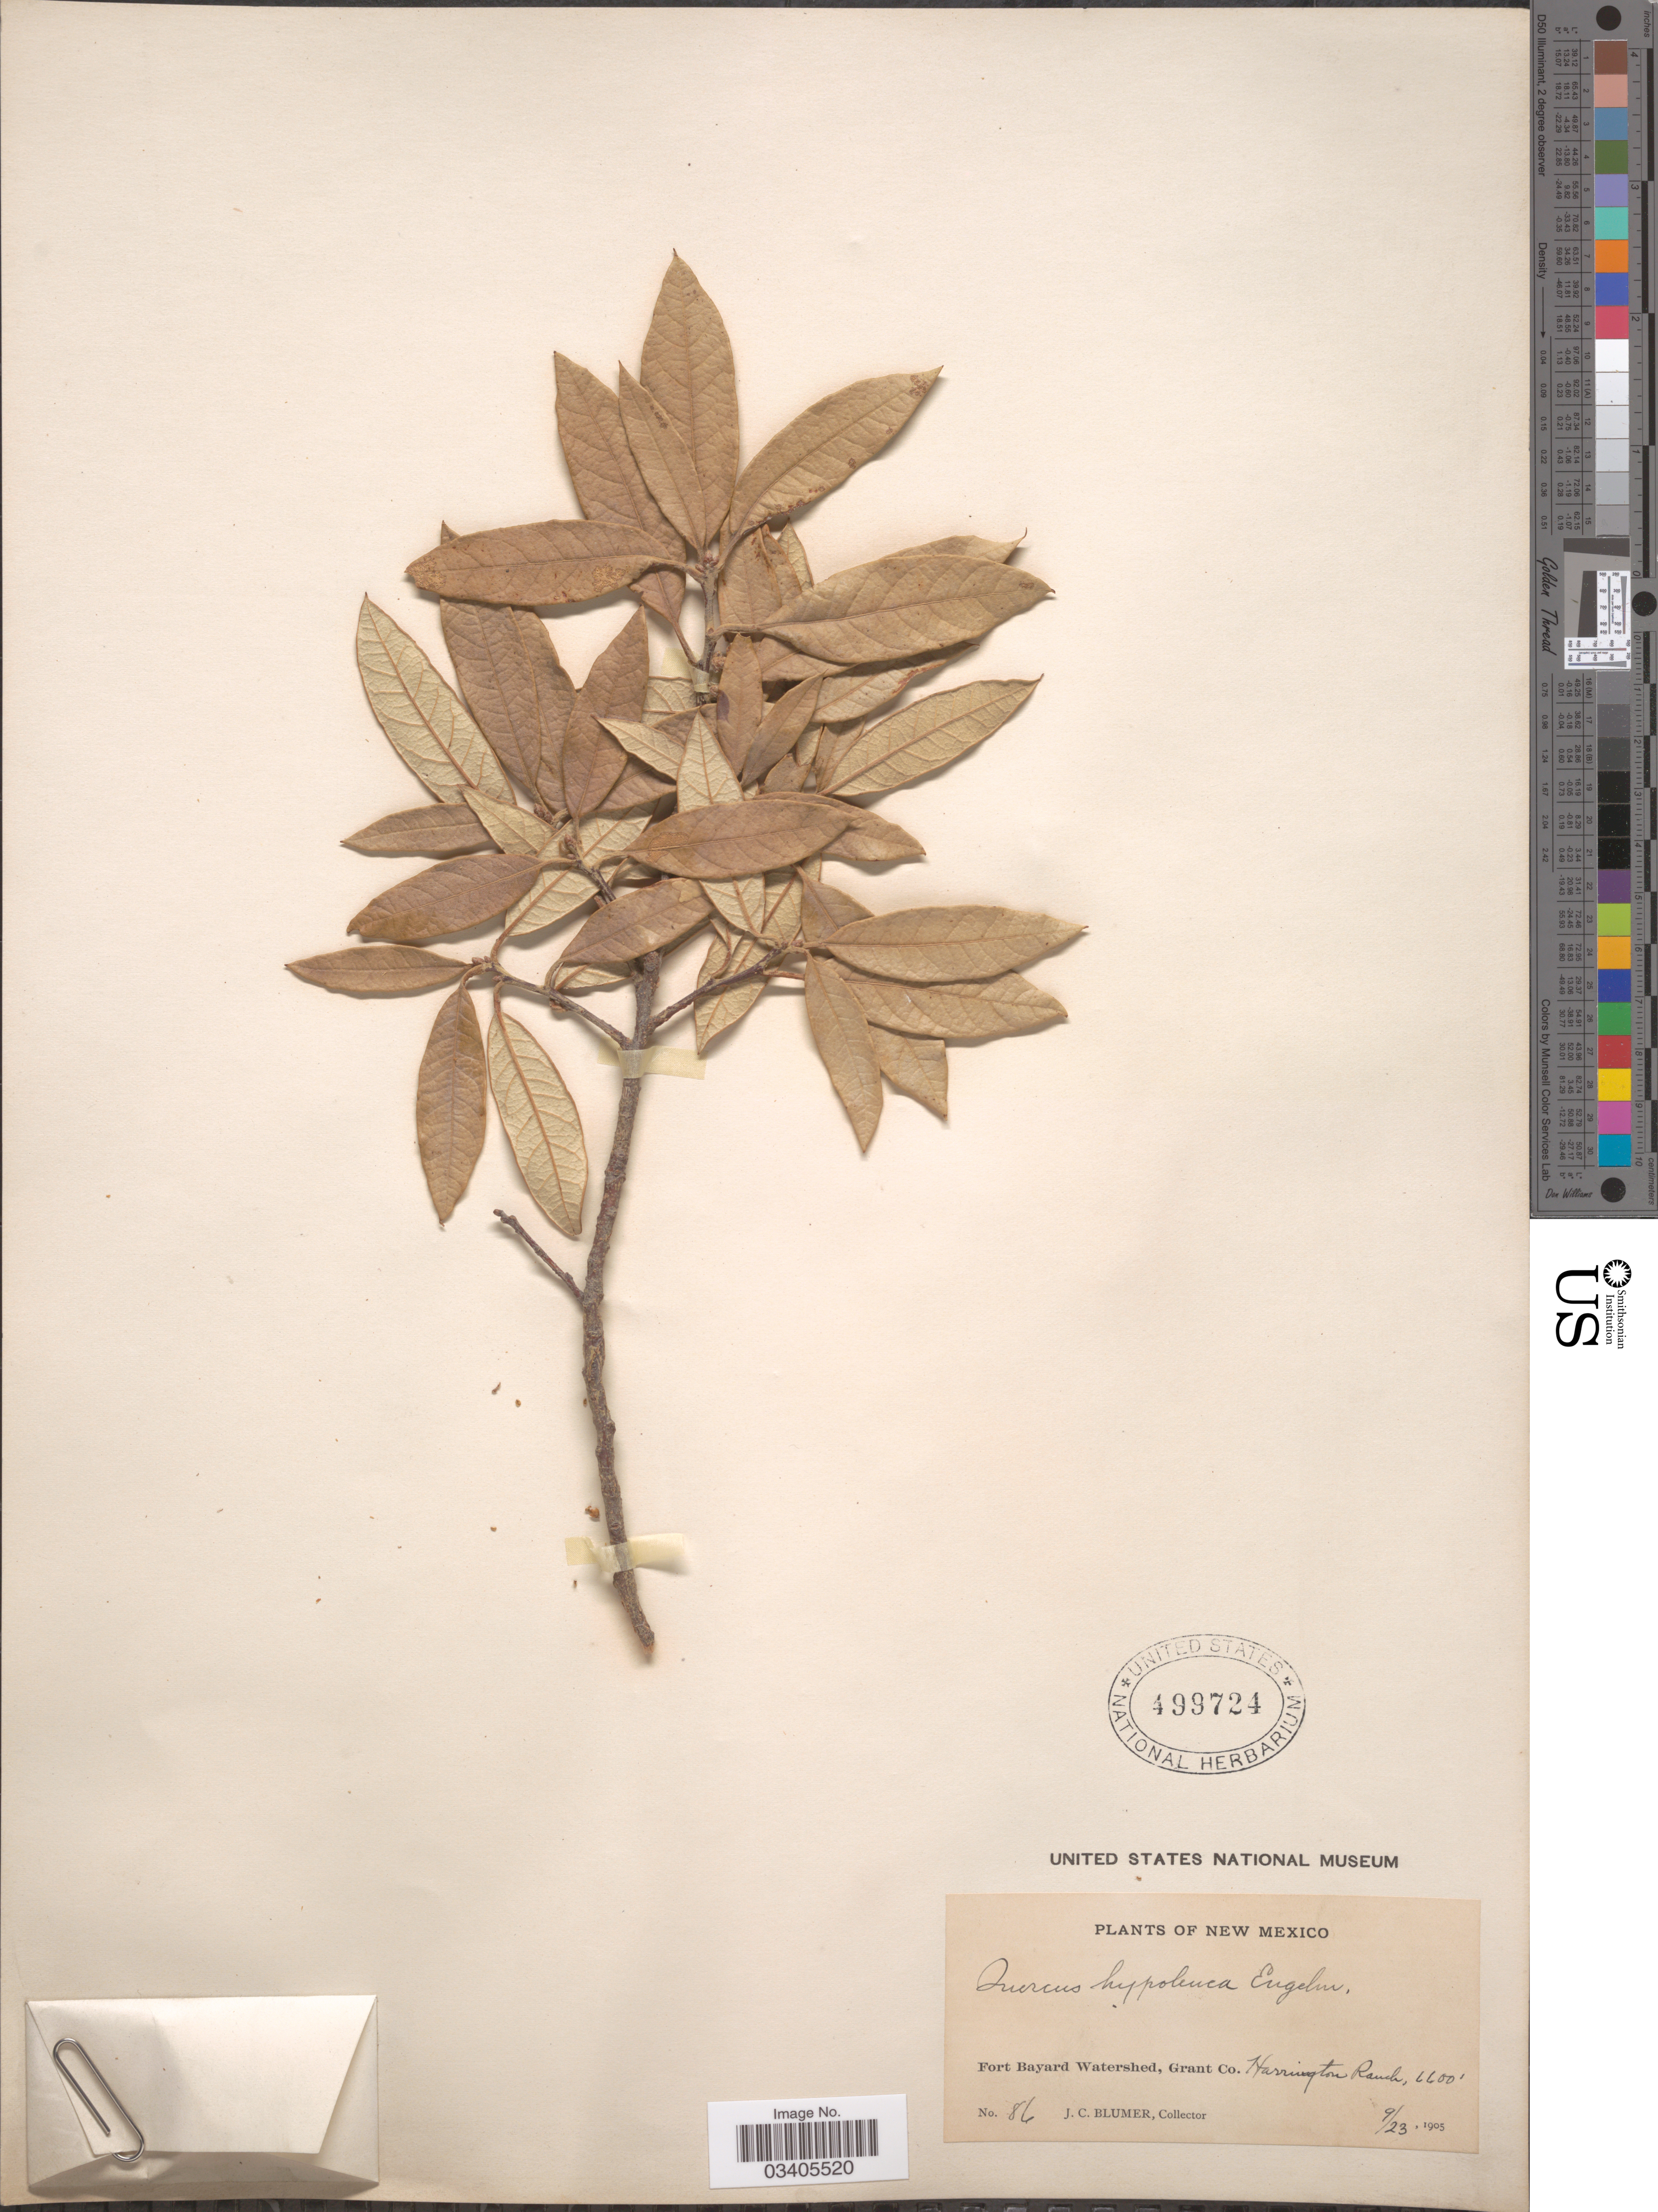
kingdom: Plantae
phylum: Tracheophyta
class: Magnoliopsida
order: Fagales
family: Fagaceae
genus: Quercus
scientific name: Quercus hypoleucoides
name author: A. Camus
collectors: J. C. Blumer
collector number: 86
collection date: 1905-09-23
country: United States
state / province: New Mexico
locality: Fort Bayard Watershed, Grant Co. Harrington Ranch.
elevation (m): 2012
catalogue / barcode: US 499724